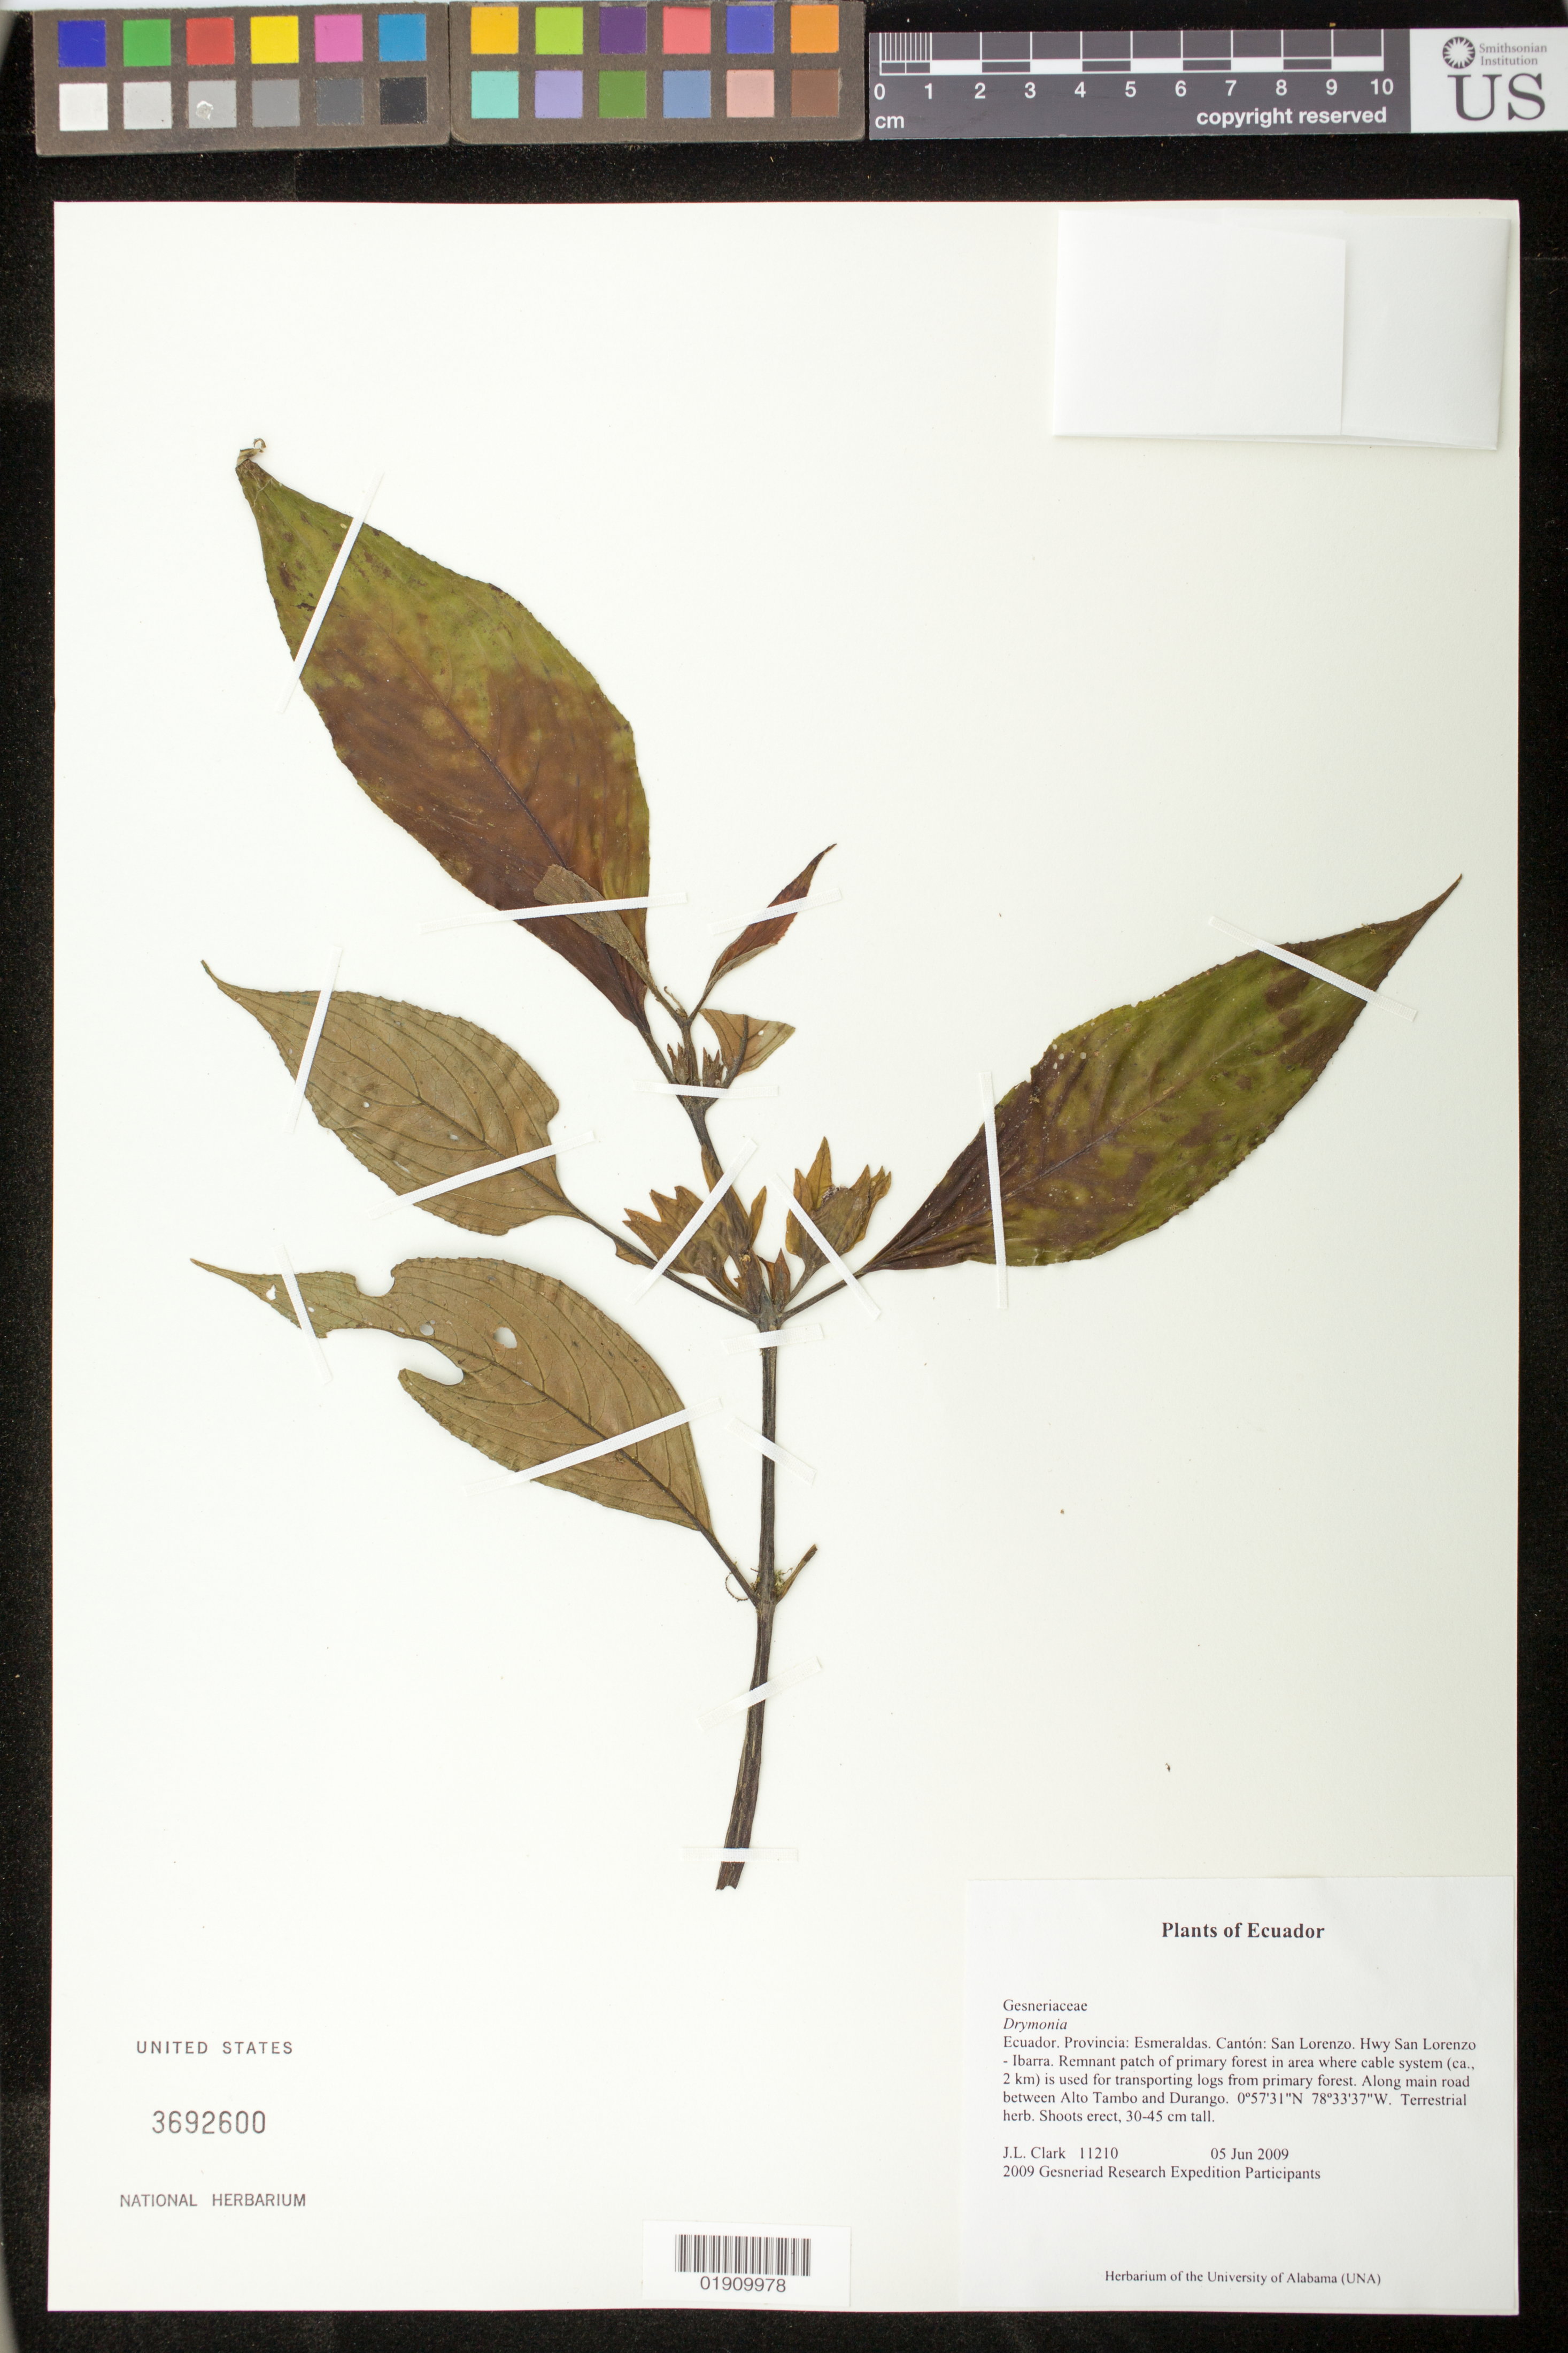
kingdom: Plantae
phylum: Tracheophyta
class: Magnoliopsida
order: Lamiales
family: Gesneriaceae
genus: Drymonia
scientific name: Drymonia sp.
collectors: J. L. Clark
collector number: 11210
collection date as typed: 05 Jun 2009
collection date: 2009-06-05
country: Ecuador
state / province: Esmeraldas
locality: Ecuador. Provincia: Esmeraldas, Canton: San Lorenzo. Hwy San Lorenzo-Ibarra. Remnant patch of primary forest in area where cable system (ca., 2 km) is used for transporting logs from primary forest. Along main road between Alto Tambo and Durango.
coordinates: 0°57'31"N, 78°33'37"W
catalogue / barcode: US 3692600